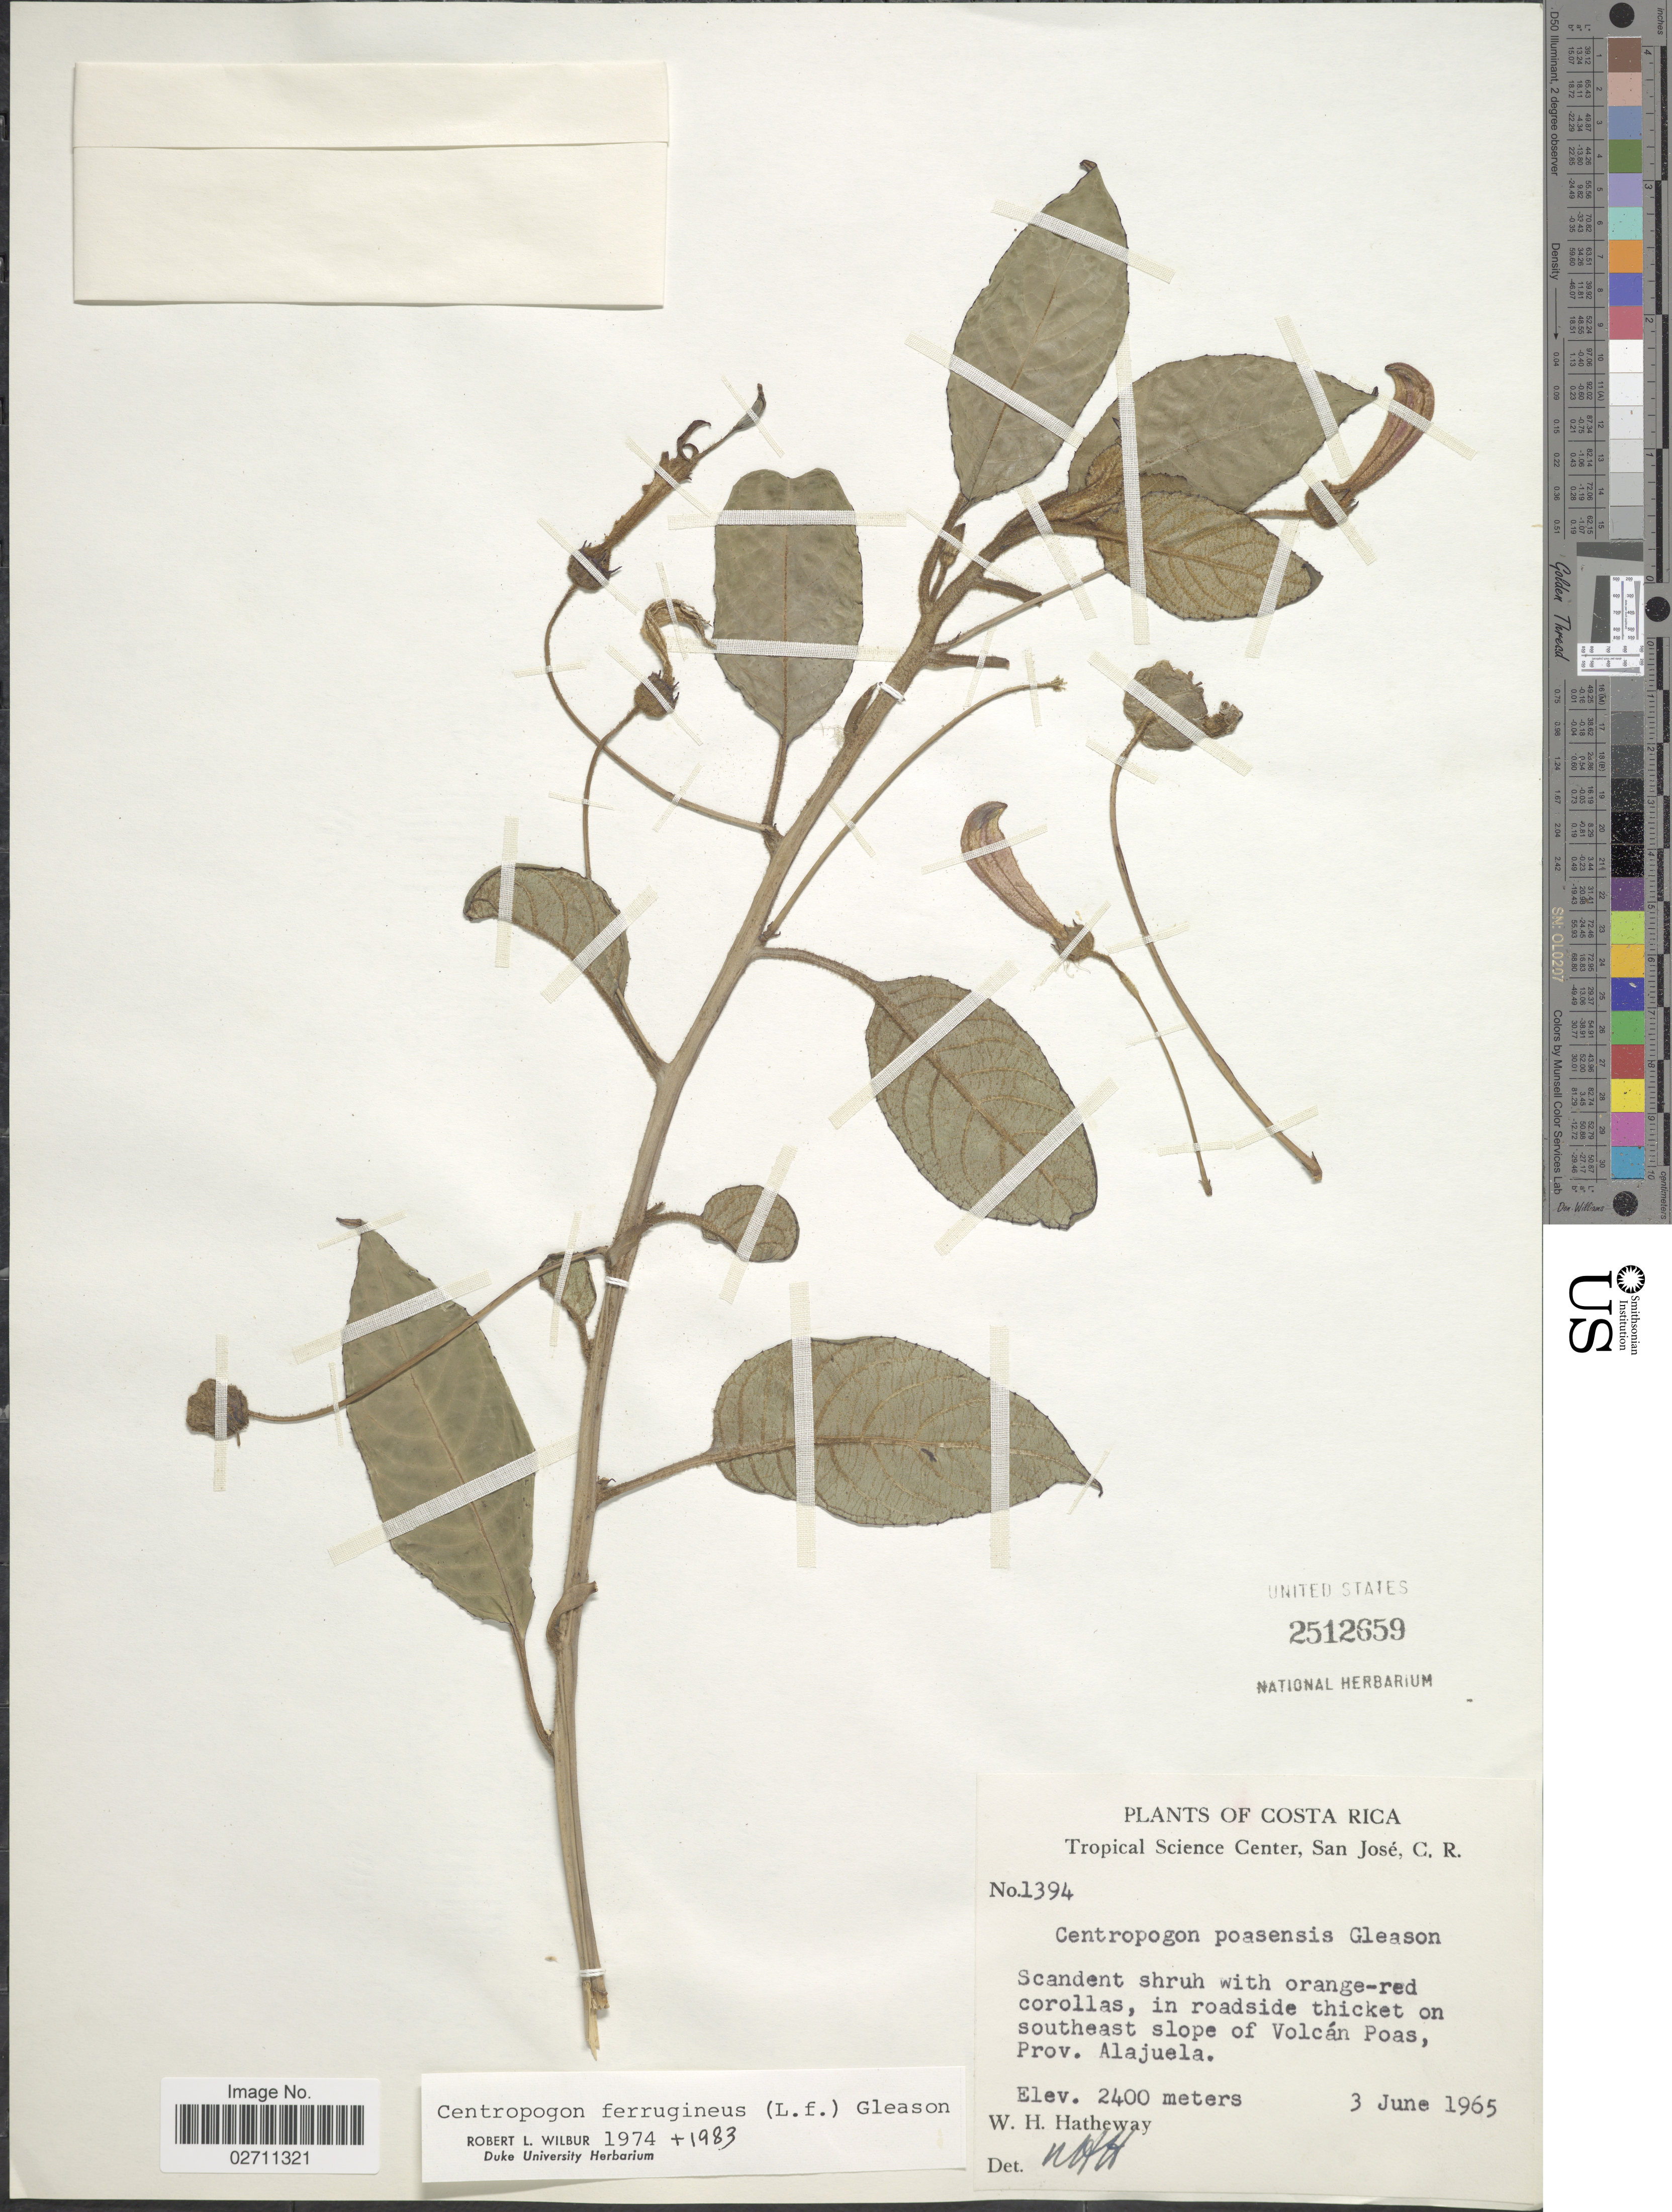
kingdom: Plantae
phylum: Tracheophyta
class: Magnoliopsida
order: Asterales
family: Campanulaceae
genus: Centropogon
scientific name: Centropogon ferrugineus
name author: (L. f.) Gleason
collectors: W. H. Hatheway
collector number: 1394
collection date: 1965-06-03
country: Costa Rica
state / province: Alajuela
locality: In roadside thicket on southeast slope of Volcan Poas.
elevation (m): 2400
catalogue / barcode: US 2512659